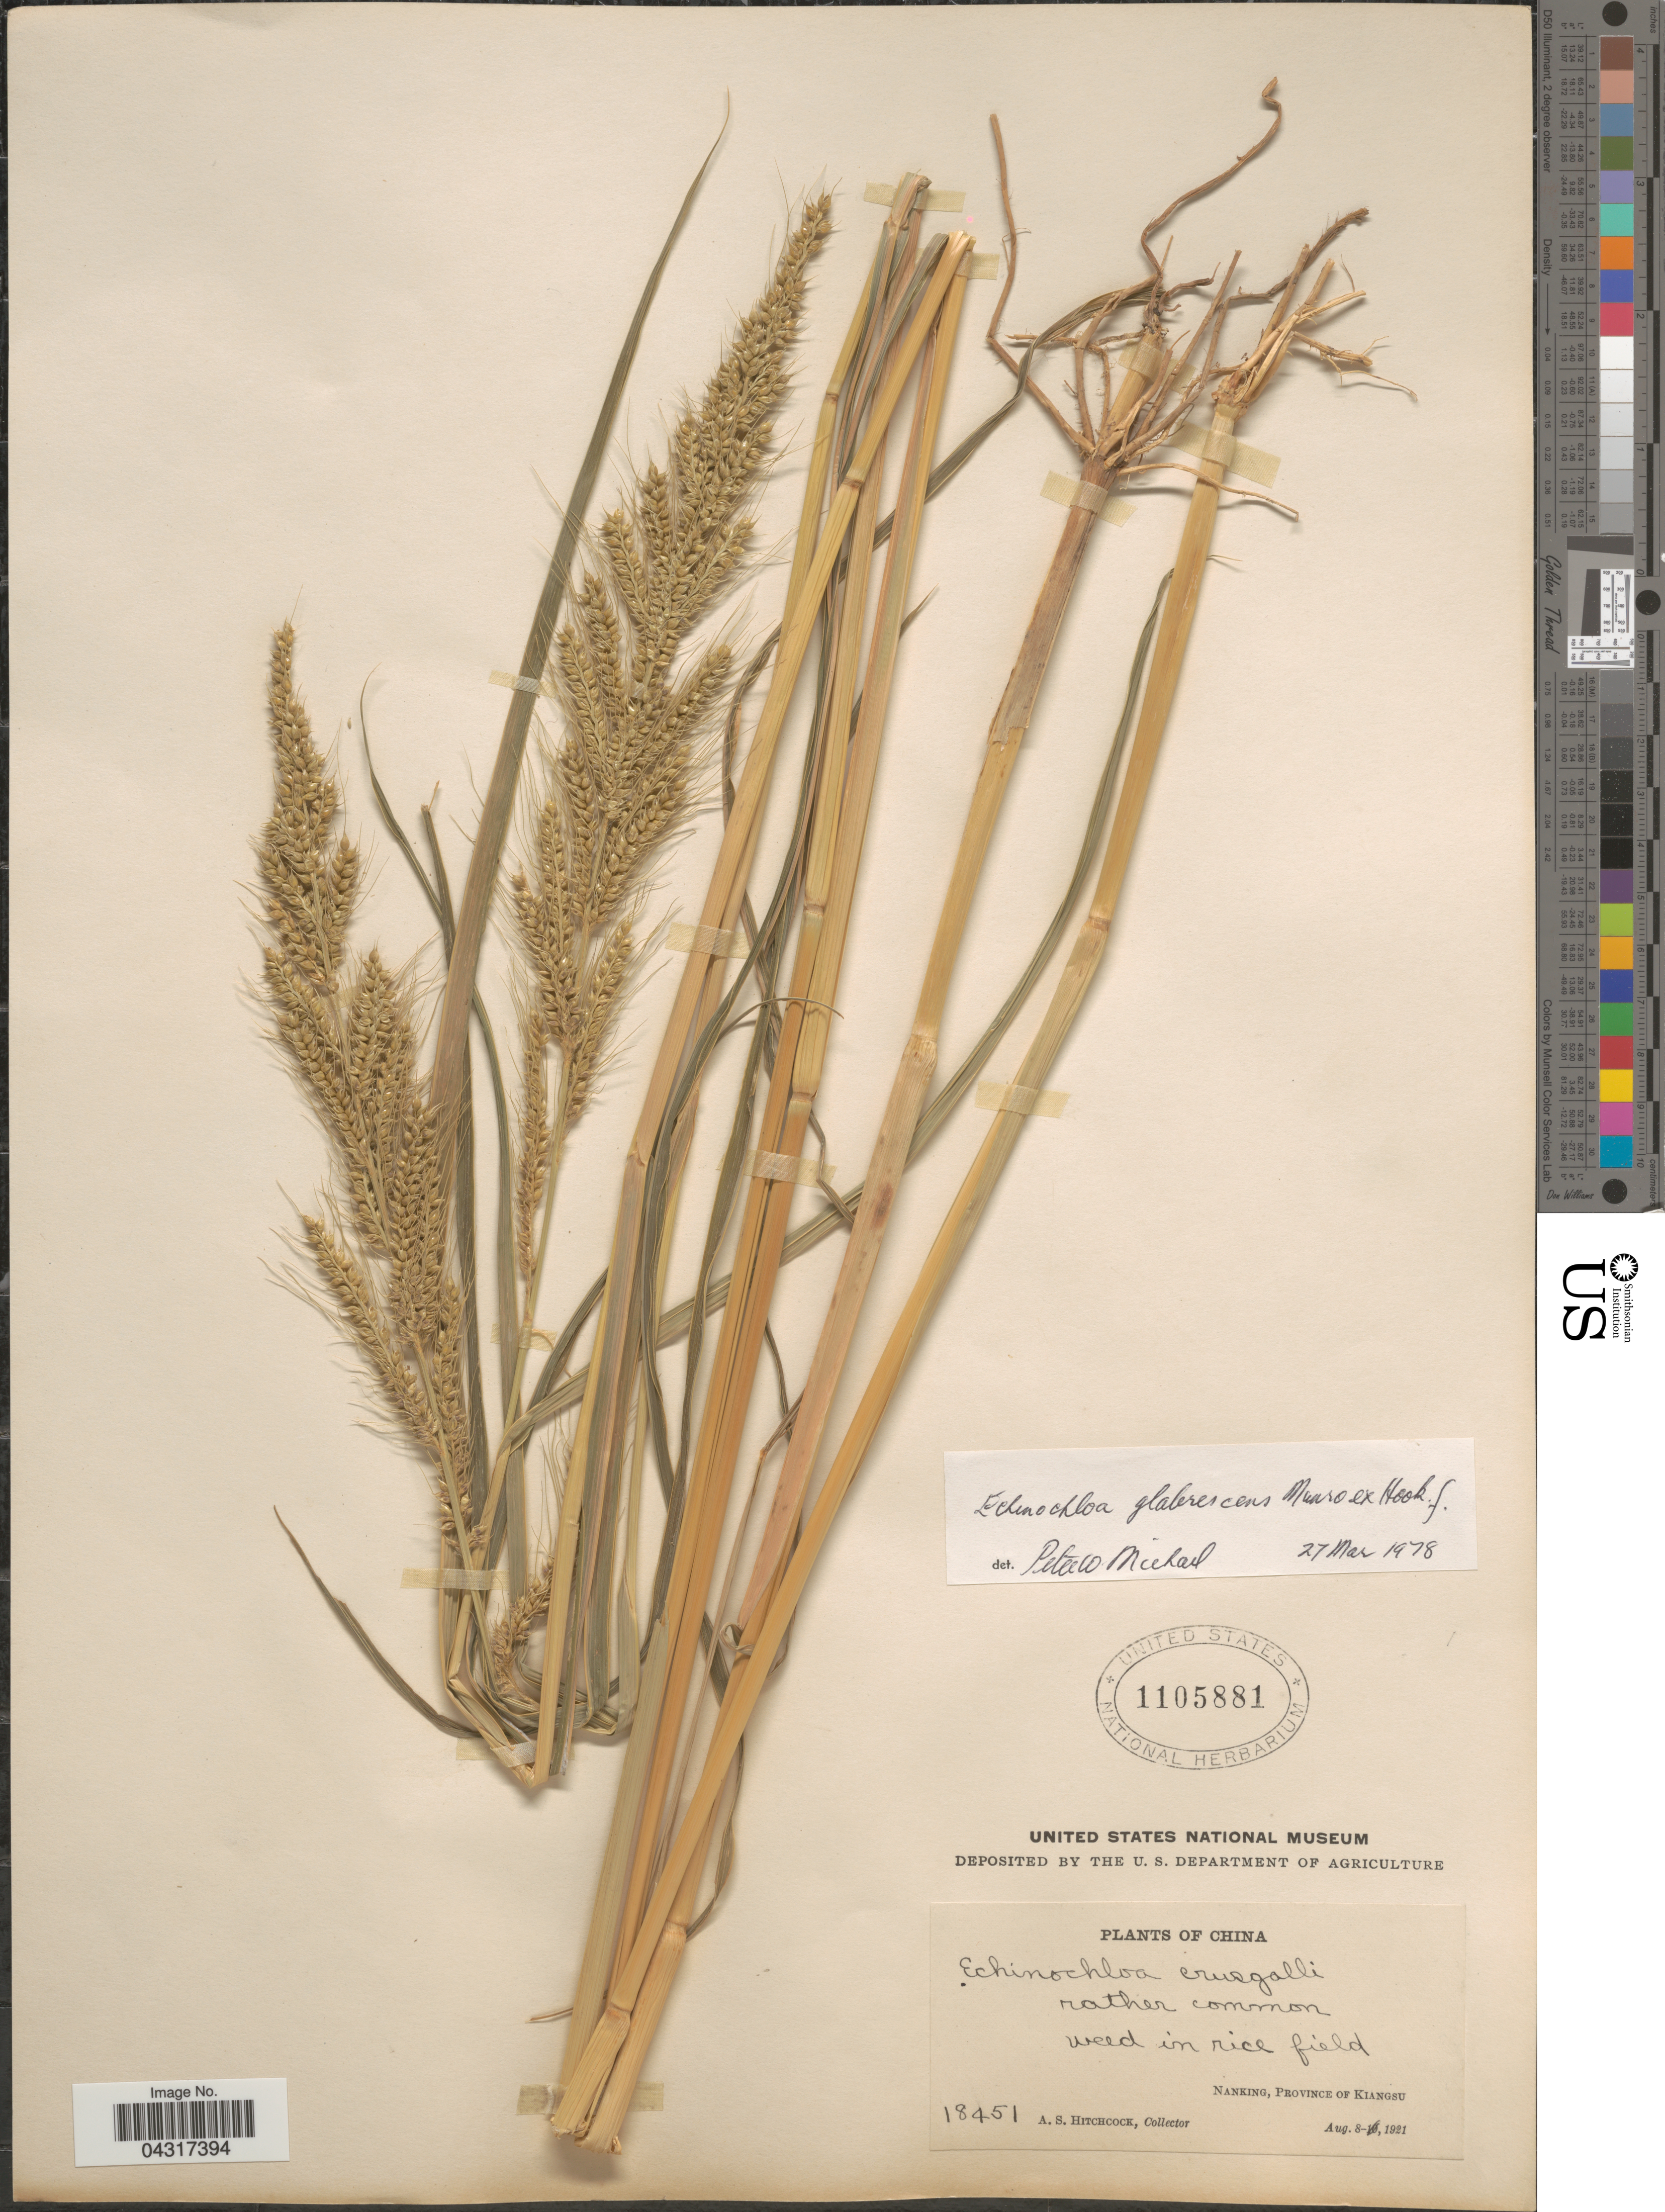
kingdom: Plantae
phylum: Tracheophyta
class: Liliopsida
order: Poales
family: Poaceae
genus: Echinochloa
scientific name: Echinochloa glabrescens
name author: Munro ex Hook. f.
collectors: A. S. Hitchcock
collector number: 18451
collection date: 1921-08-08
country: China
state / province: Jiangsu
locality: Rather common weed in rice field. Nanking, Province of Kiangsu.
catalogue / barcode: US 1105881